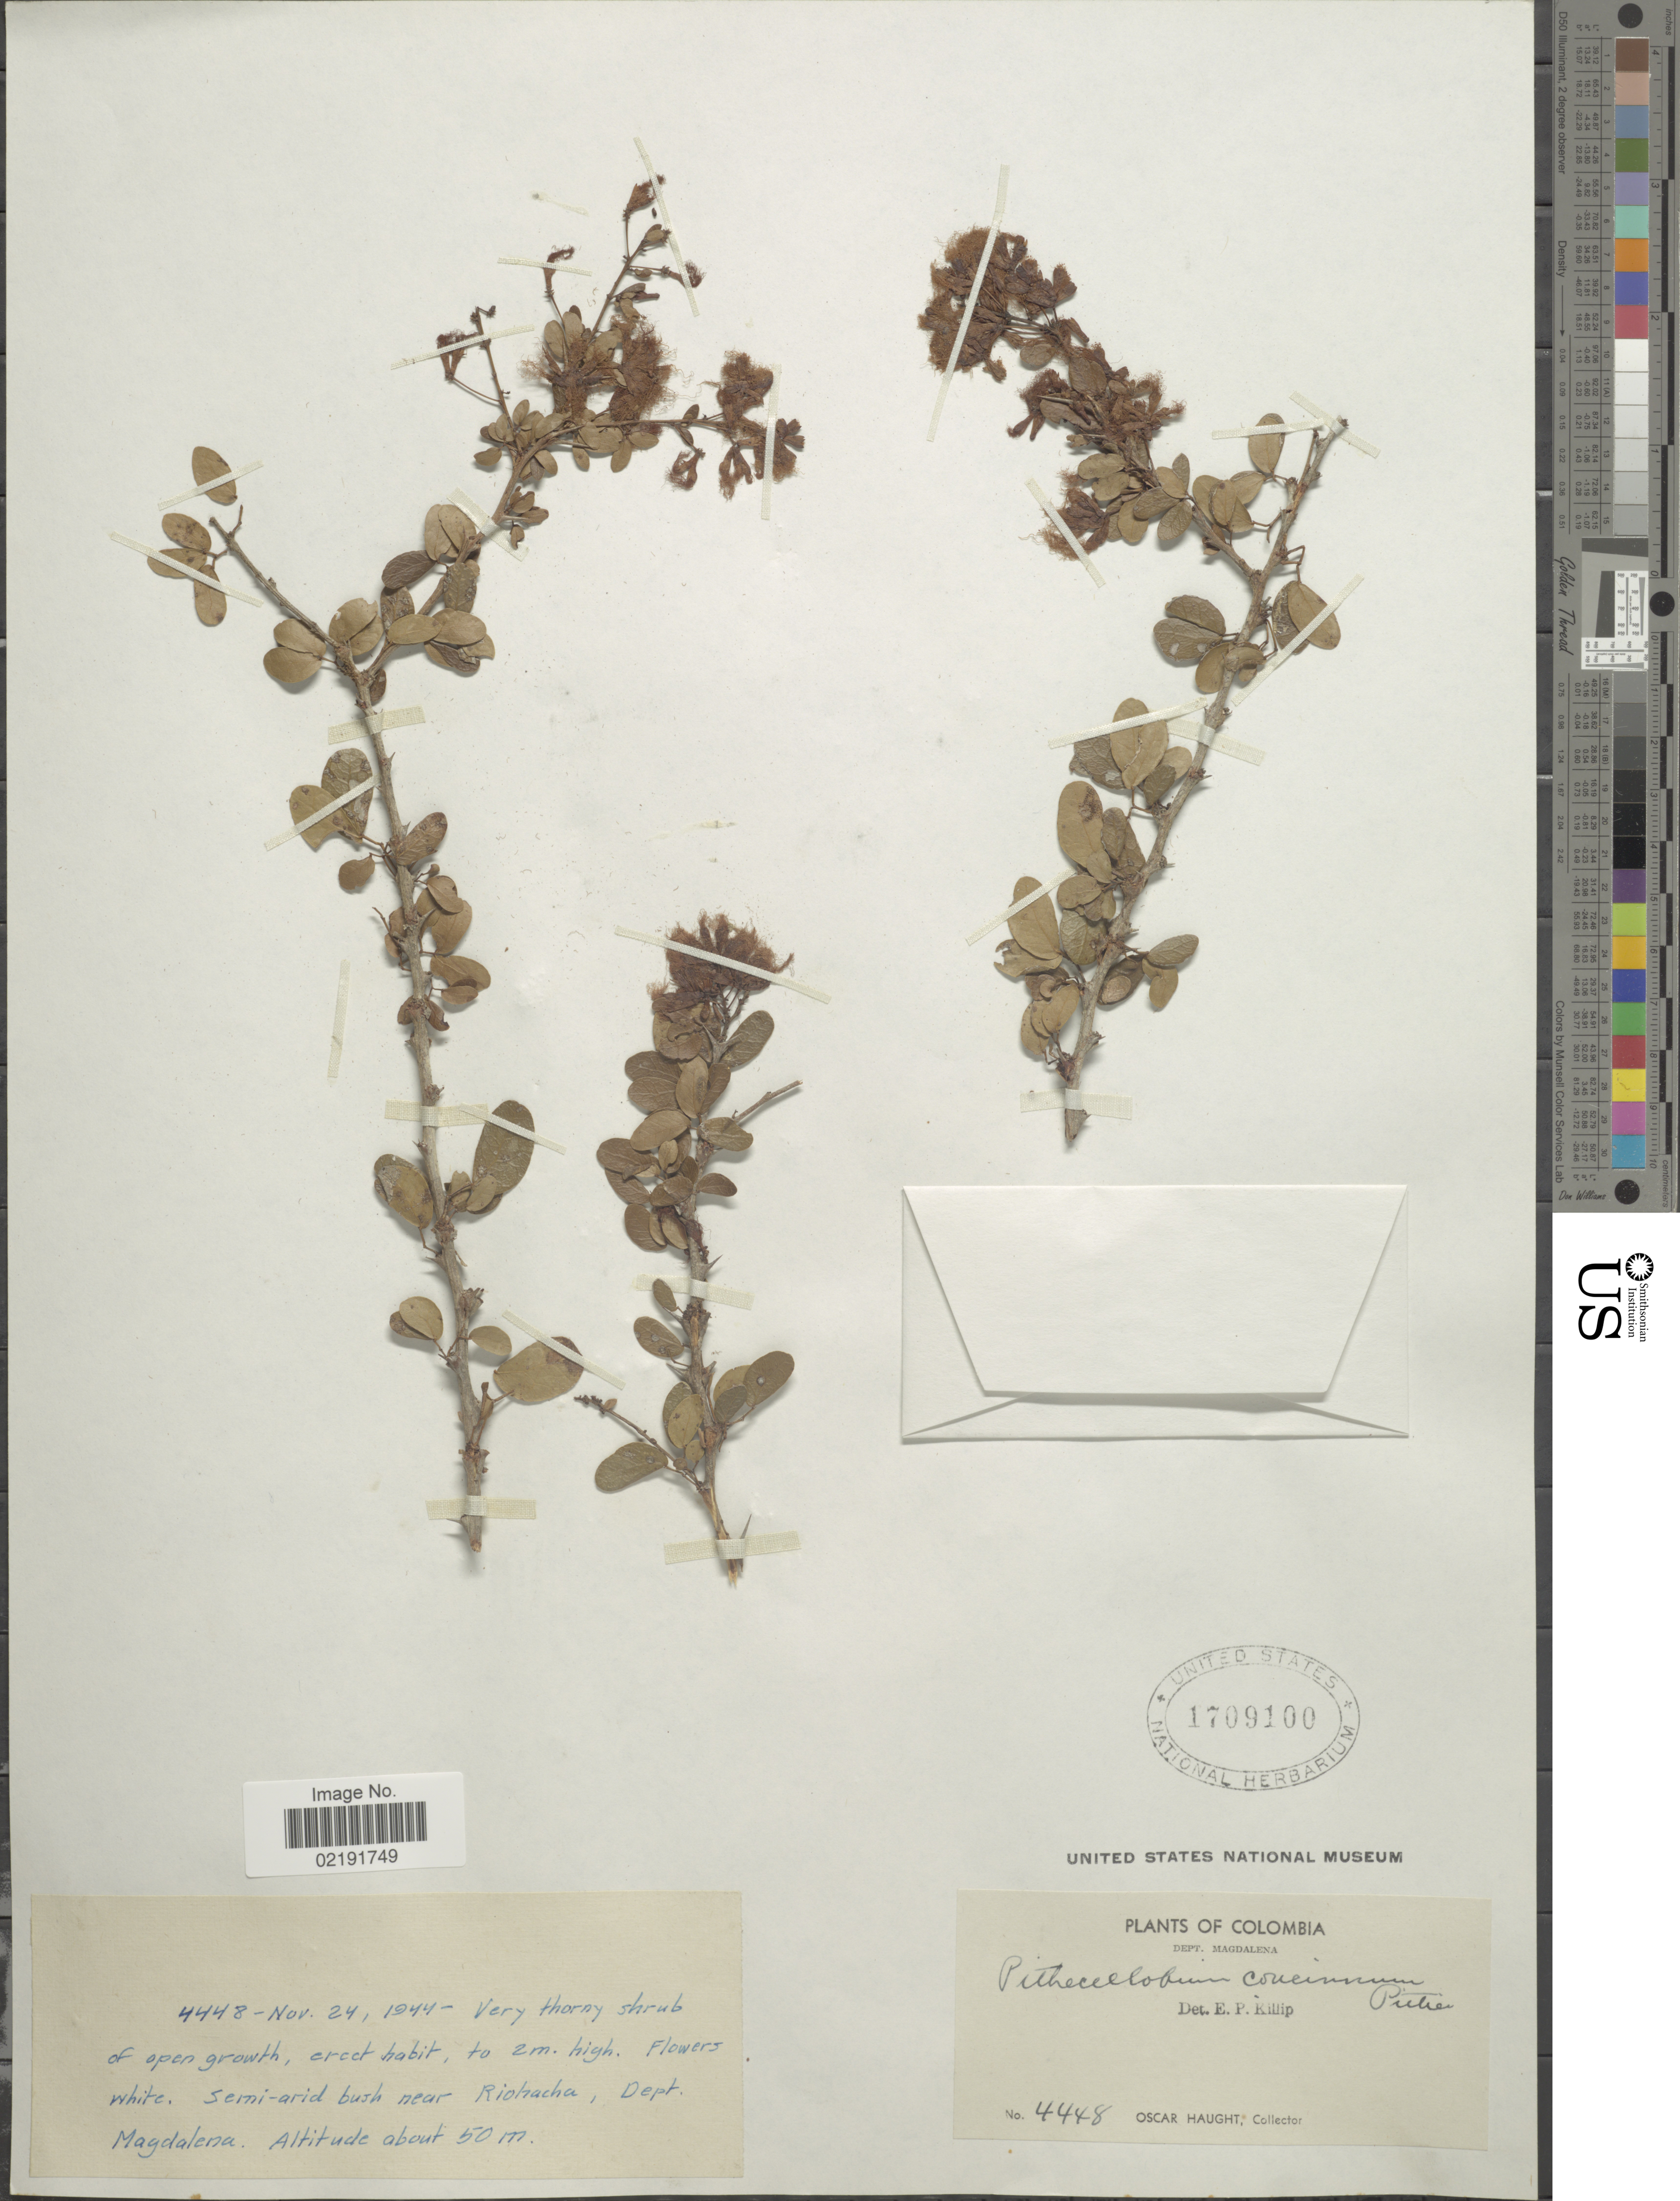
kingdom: Plantae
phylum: Tracheophyta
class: Magnoliopsida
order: Fabales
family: Fabaceae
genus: Pithecellobium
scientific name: Pithecellobium subglobosum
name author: Pittier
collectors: O. L. Haught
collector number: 4448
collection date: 1944-11-24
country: Colombia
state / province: Magdalena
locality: Semi-arid bush near Riohacha, Dept. Magdalena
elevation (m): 50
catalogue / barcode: US 1709100